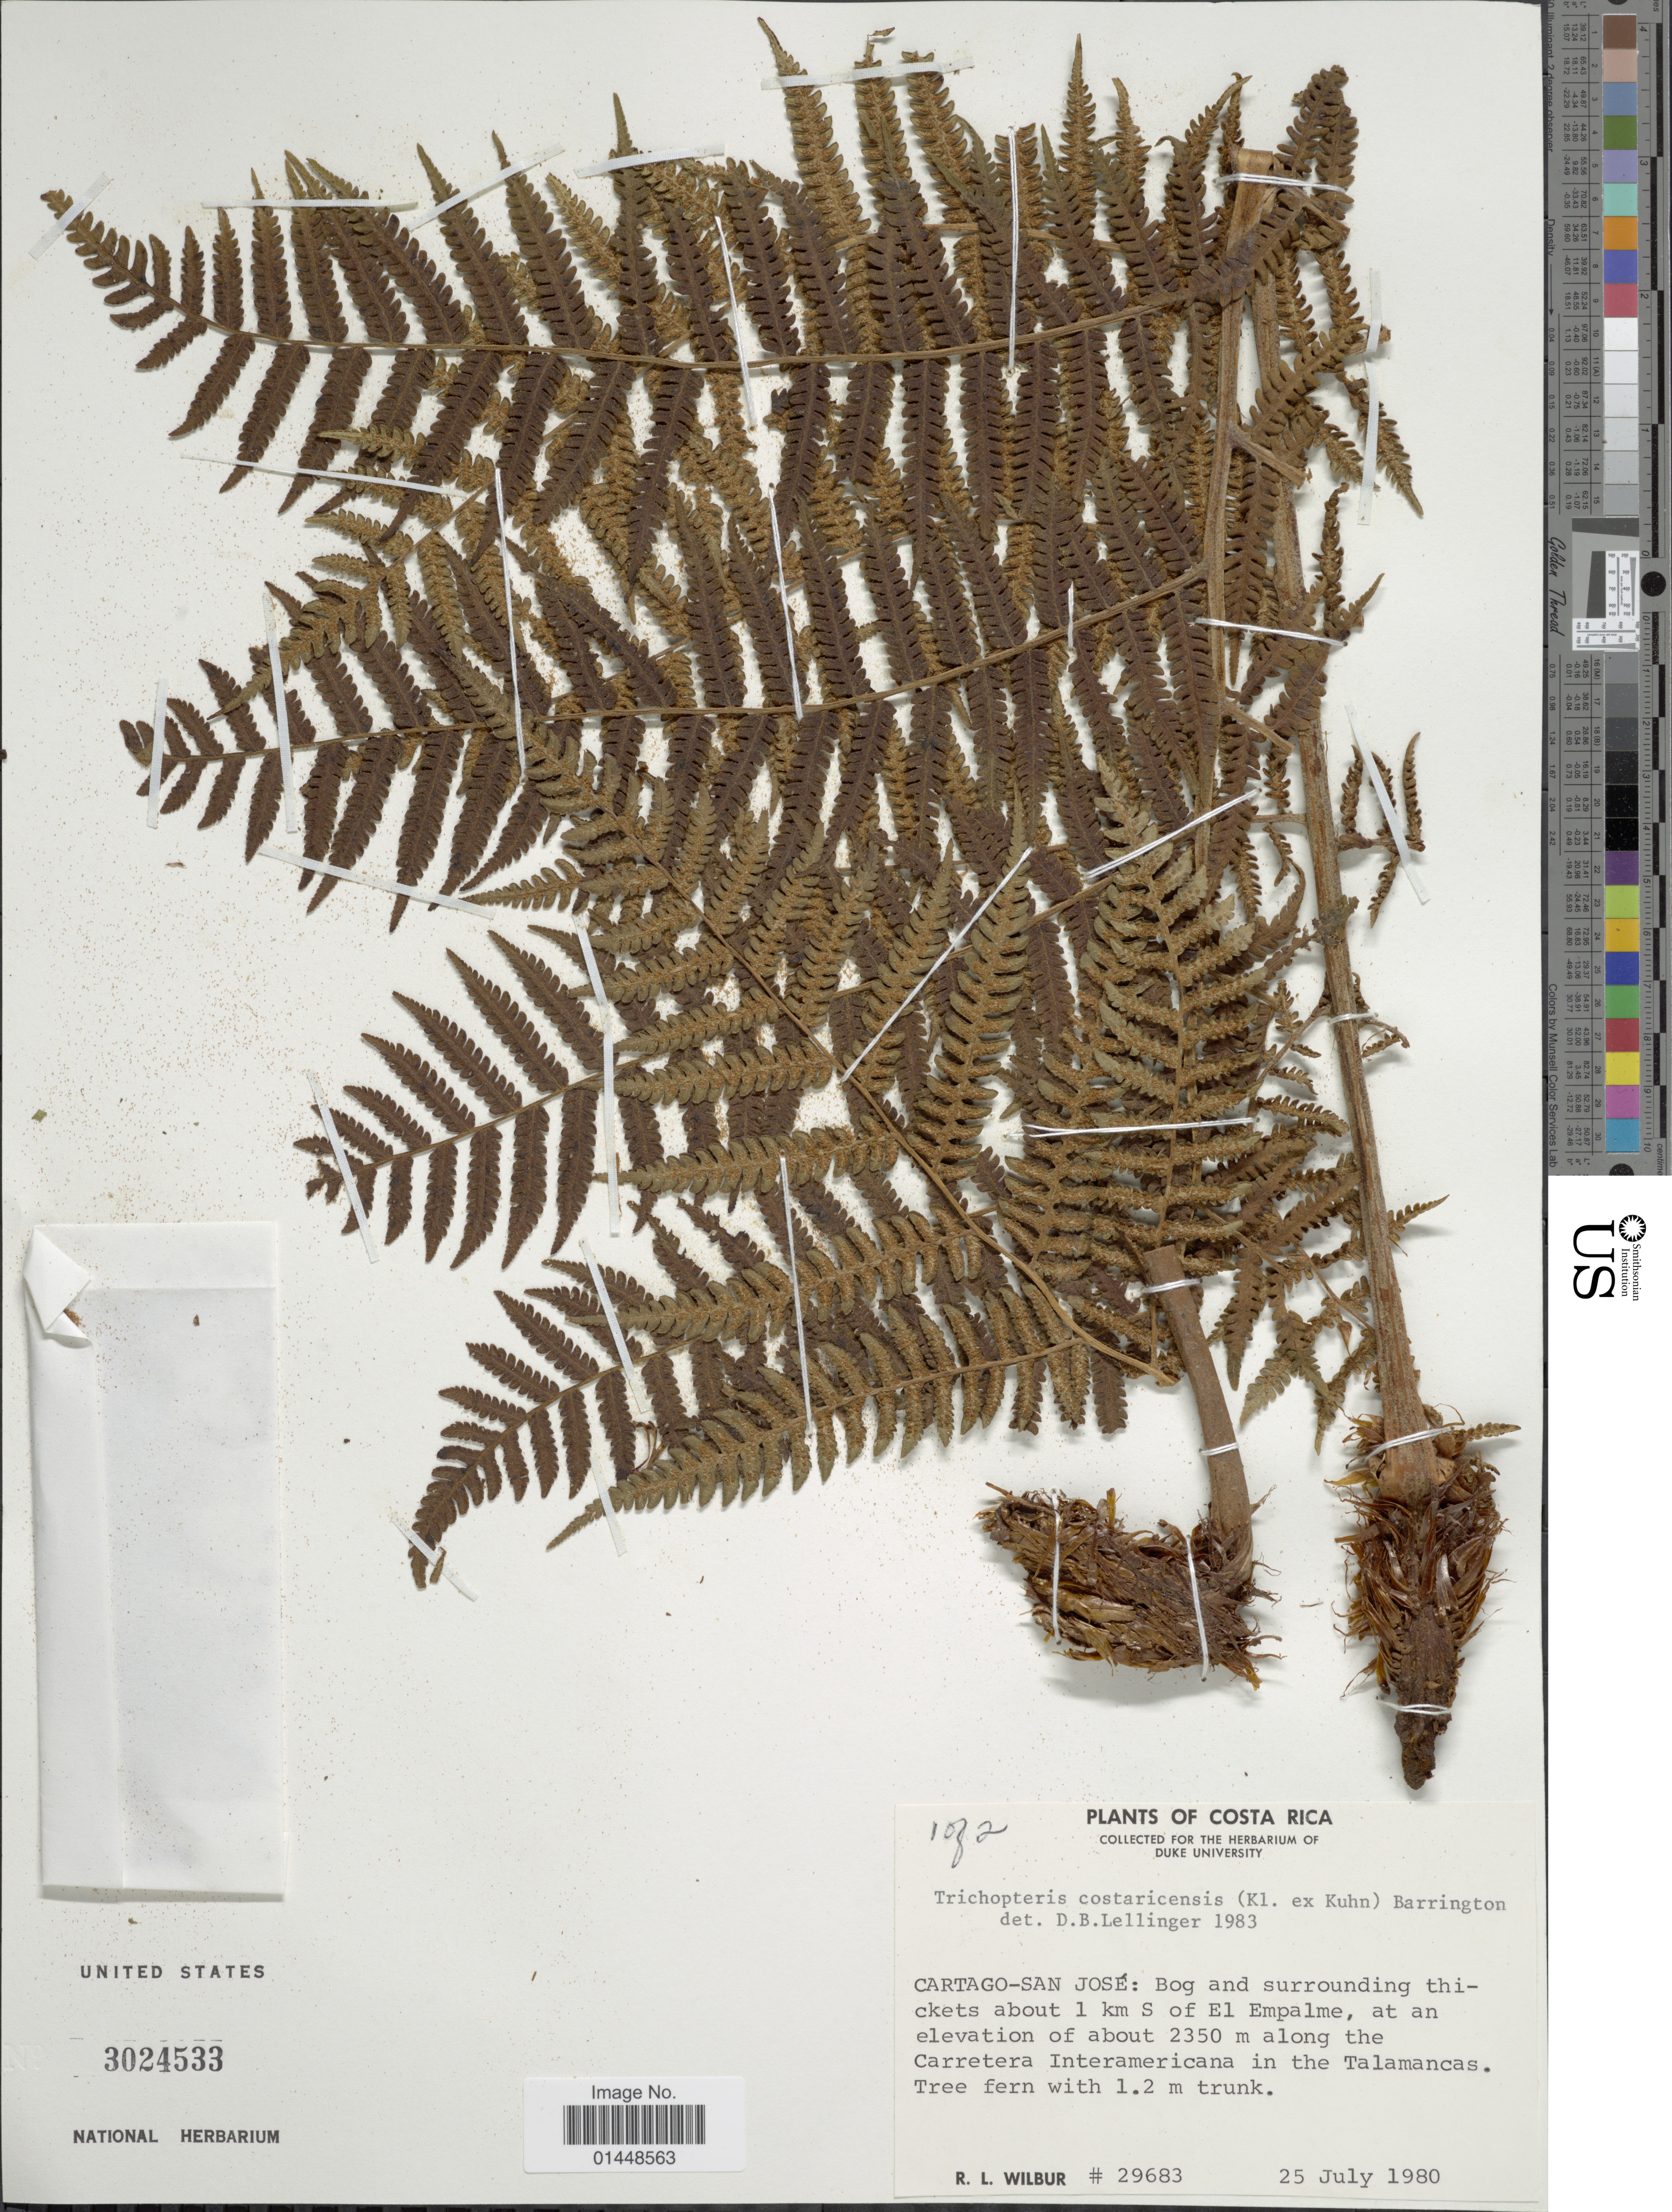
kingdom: Plantae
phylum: Tracheophyta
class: Polypodiopsida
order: Cyatheales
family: Cyatheaceae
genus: Cyathea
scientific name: Cyathea costaricensis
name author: (Kuhn) Domin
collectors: R. L. Wilbur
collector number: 29683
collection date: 1980-07-25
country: Costa Rica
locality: Cartago-San José: Bog and surrounding thickets about 1 km S of El Empalme, along the Carretera Interamericana in the Talamancas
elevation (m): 2350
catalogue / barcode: US 3024533